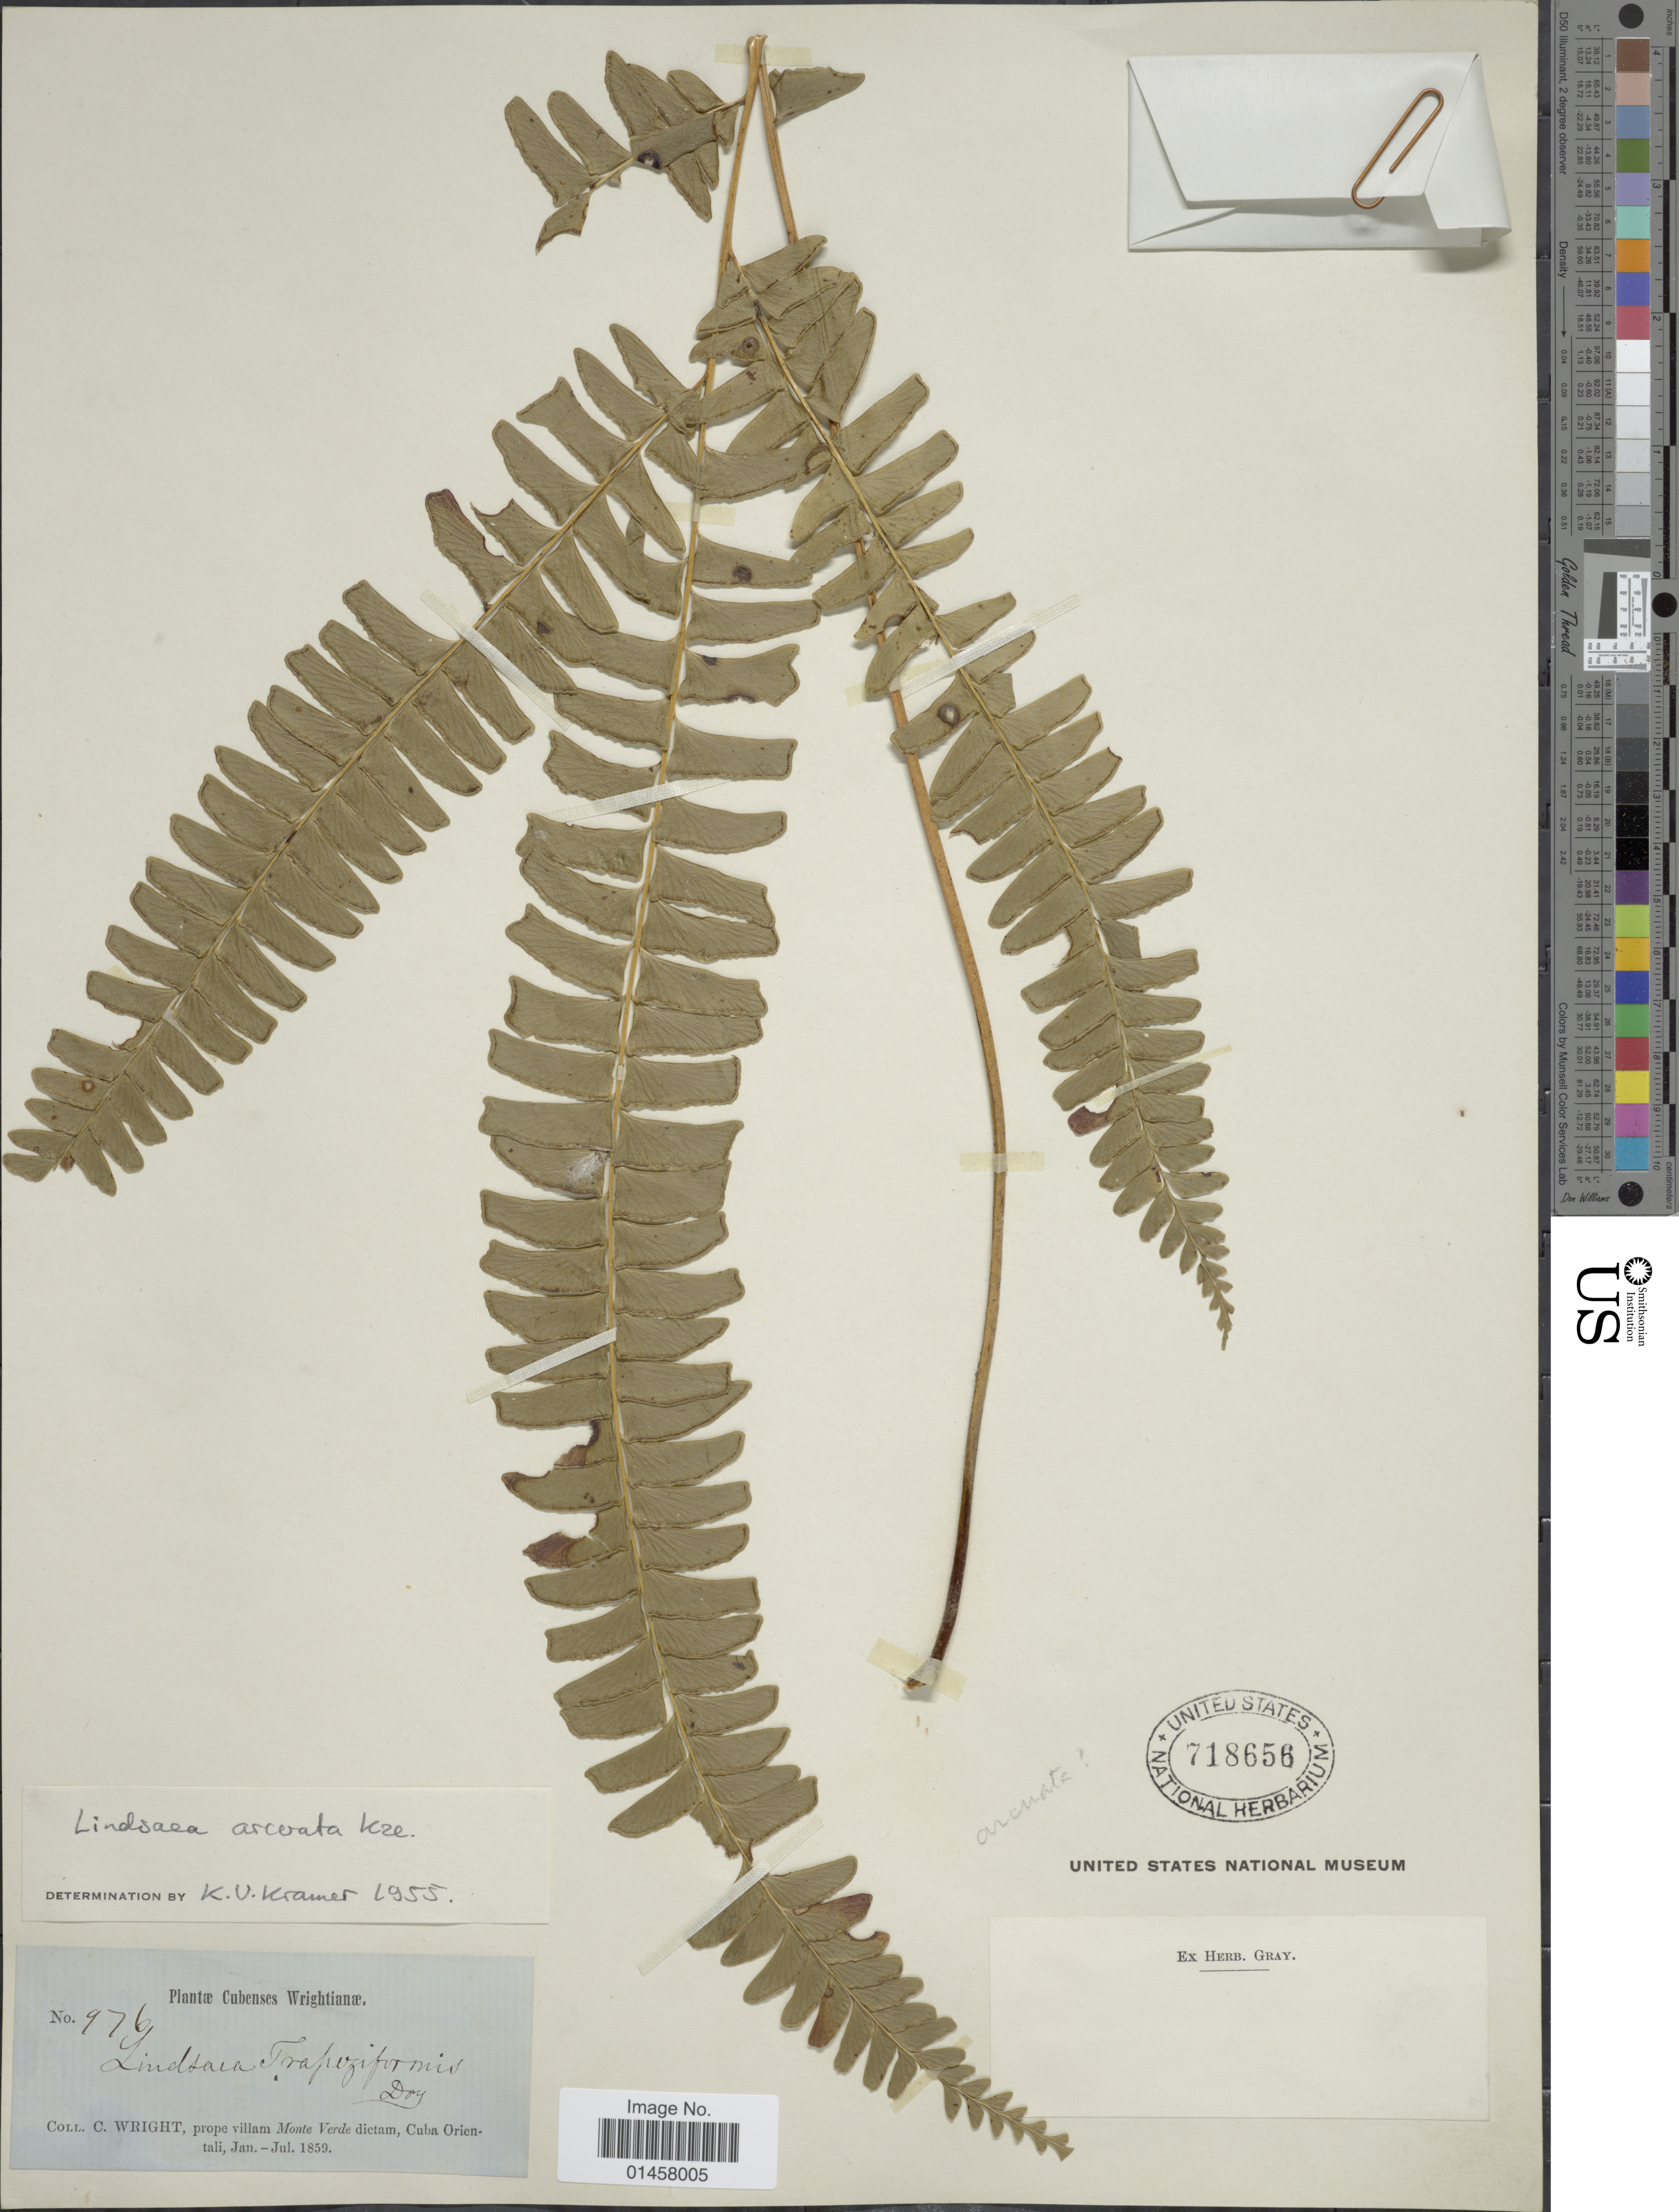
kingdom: Plantae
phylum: Tracheophyta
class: Polypodiopsida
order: Polypodiales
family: Lindsaeaceae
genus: Lindsaea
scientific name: Lindsaea arcuata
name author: Kunze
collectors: C. Wright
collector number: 976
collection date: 1859-01/1859-07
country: Cuba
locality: Prope villam Monte Verde dictam, Cuba Orientali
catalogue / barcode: US 718656